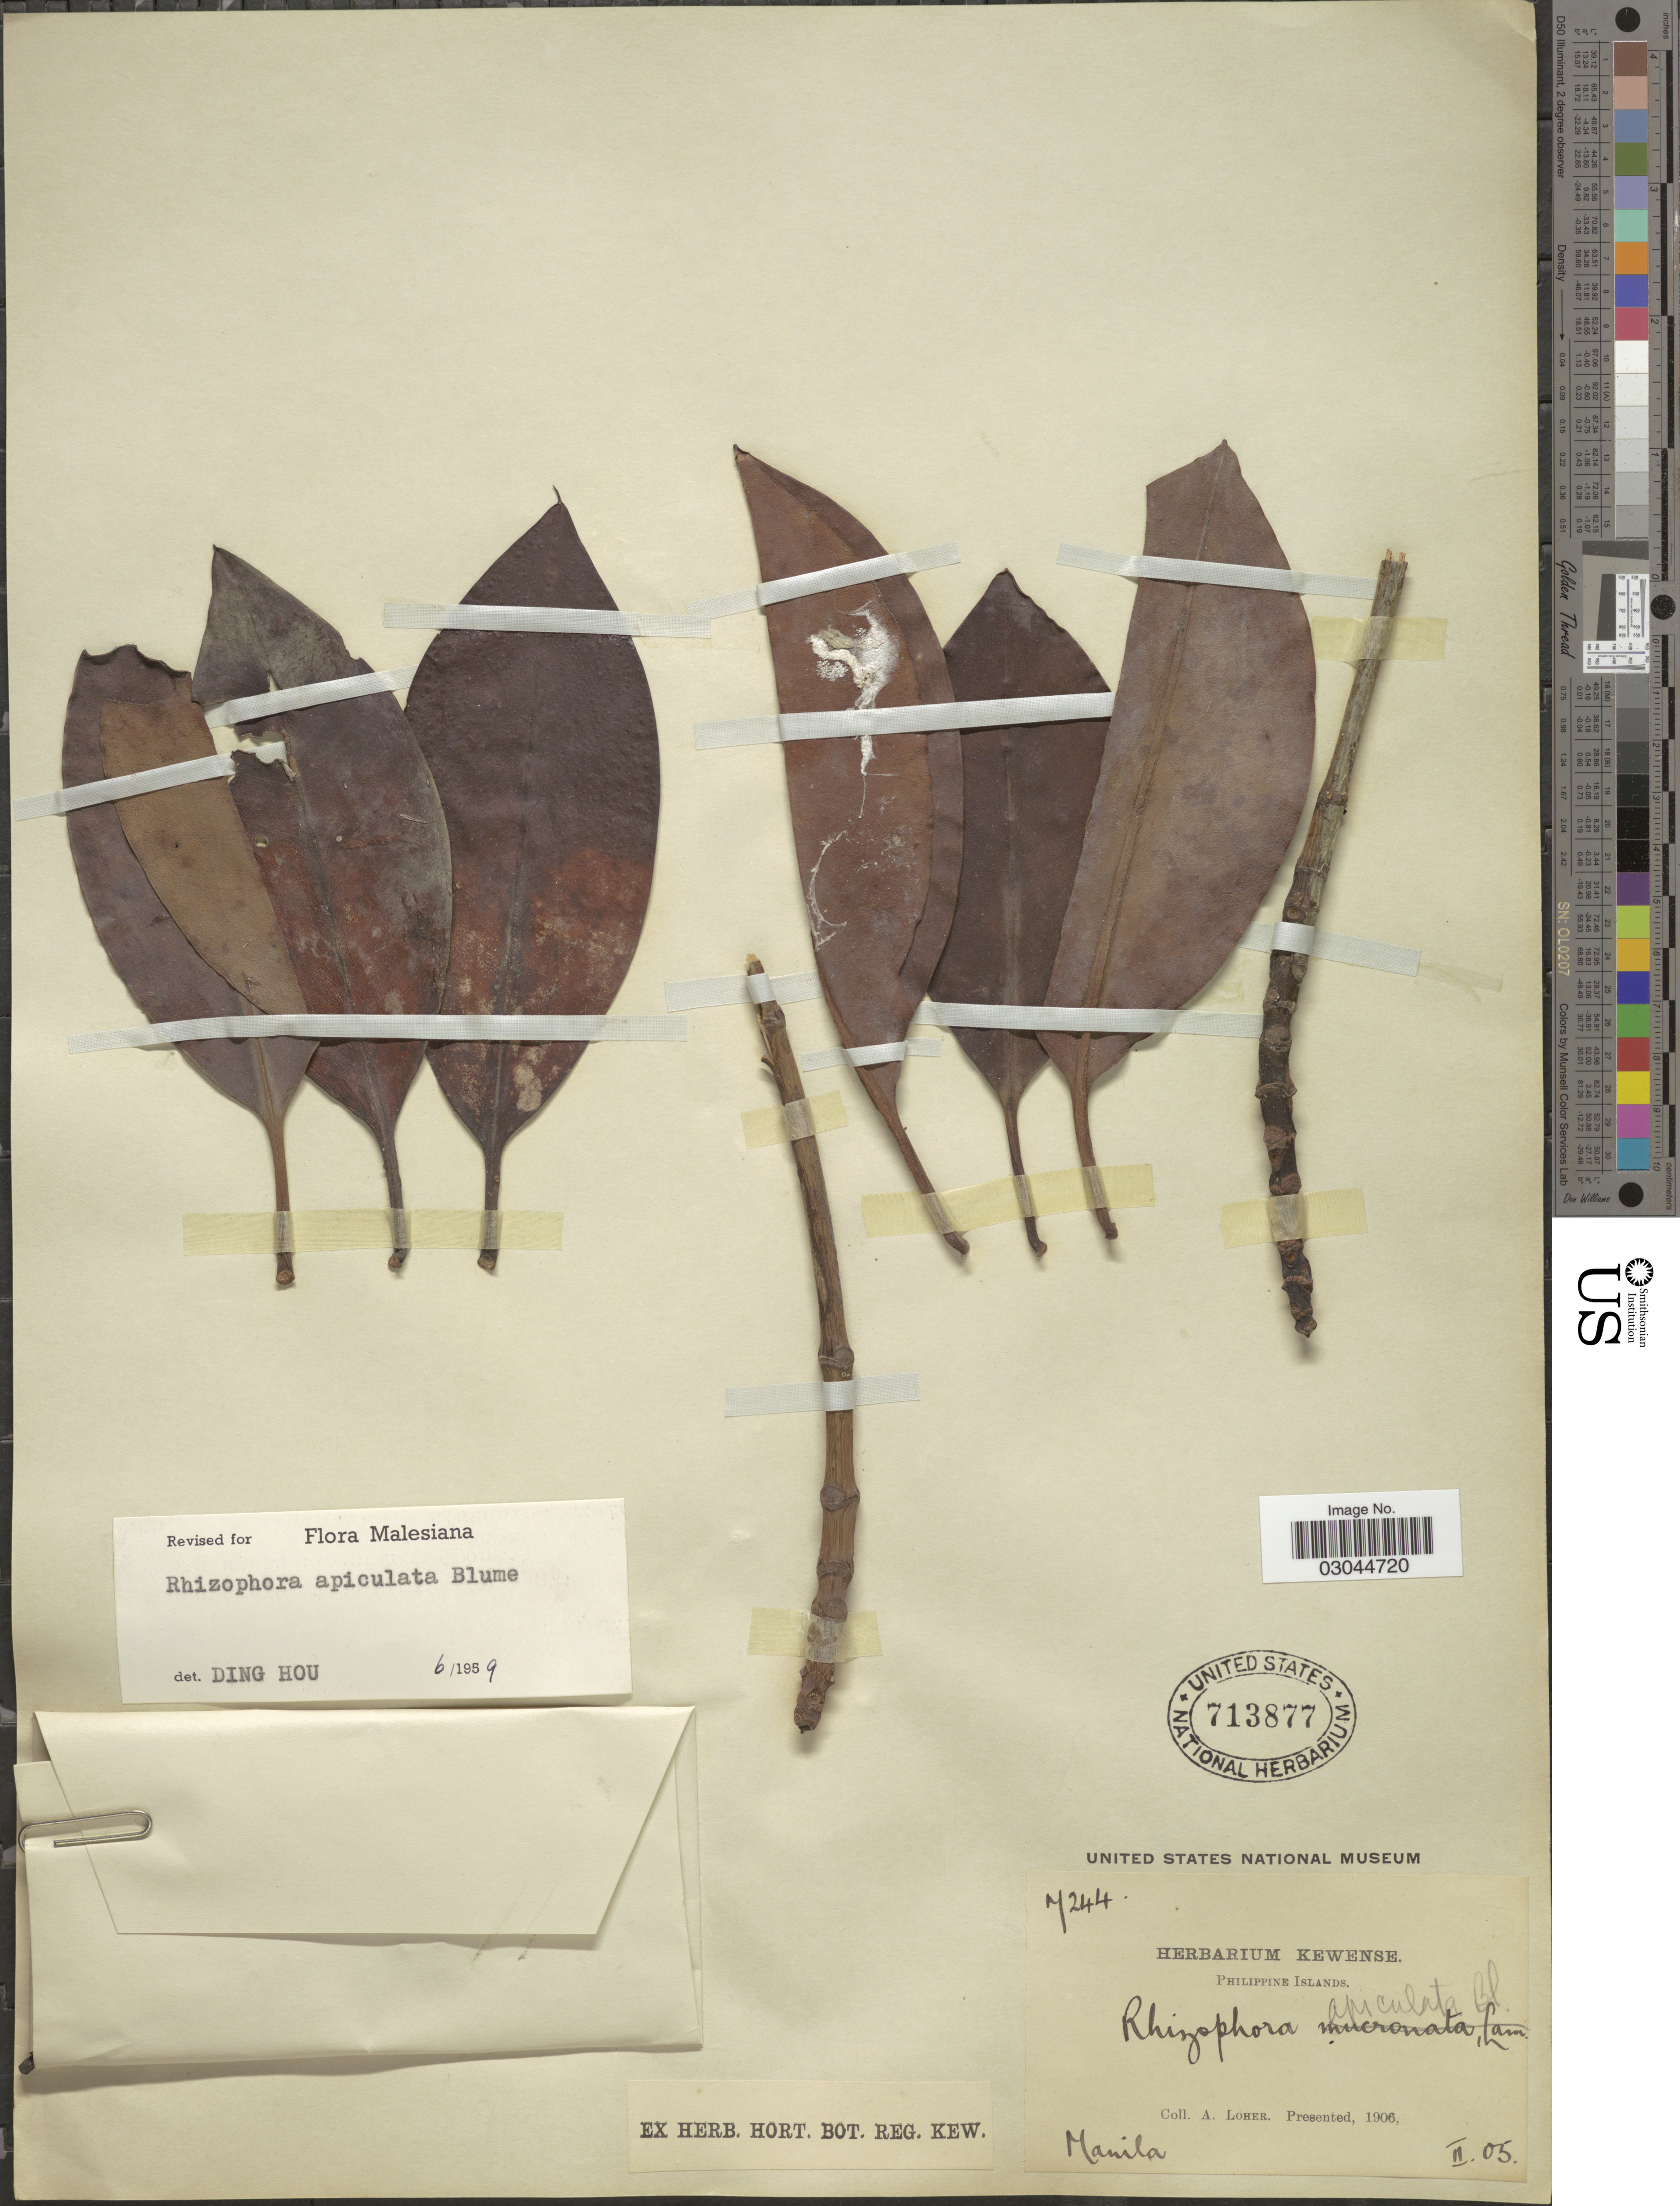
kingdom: Plantae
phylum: Tracheophyta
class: Magnoliopsida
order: Malpighiales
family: Rhizophoraceae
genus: Rhizophora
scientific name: Rhizophora apiculata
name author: Blume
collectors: A. Loher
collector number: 7244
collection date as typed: Transcribed d/m/y: /2/5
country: Philippines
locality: Philippine Islands. Manila.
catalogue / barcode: US 713877